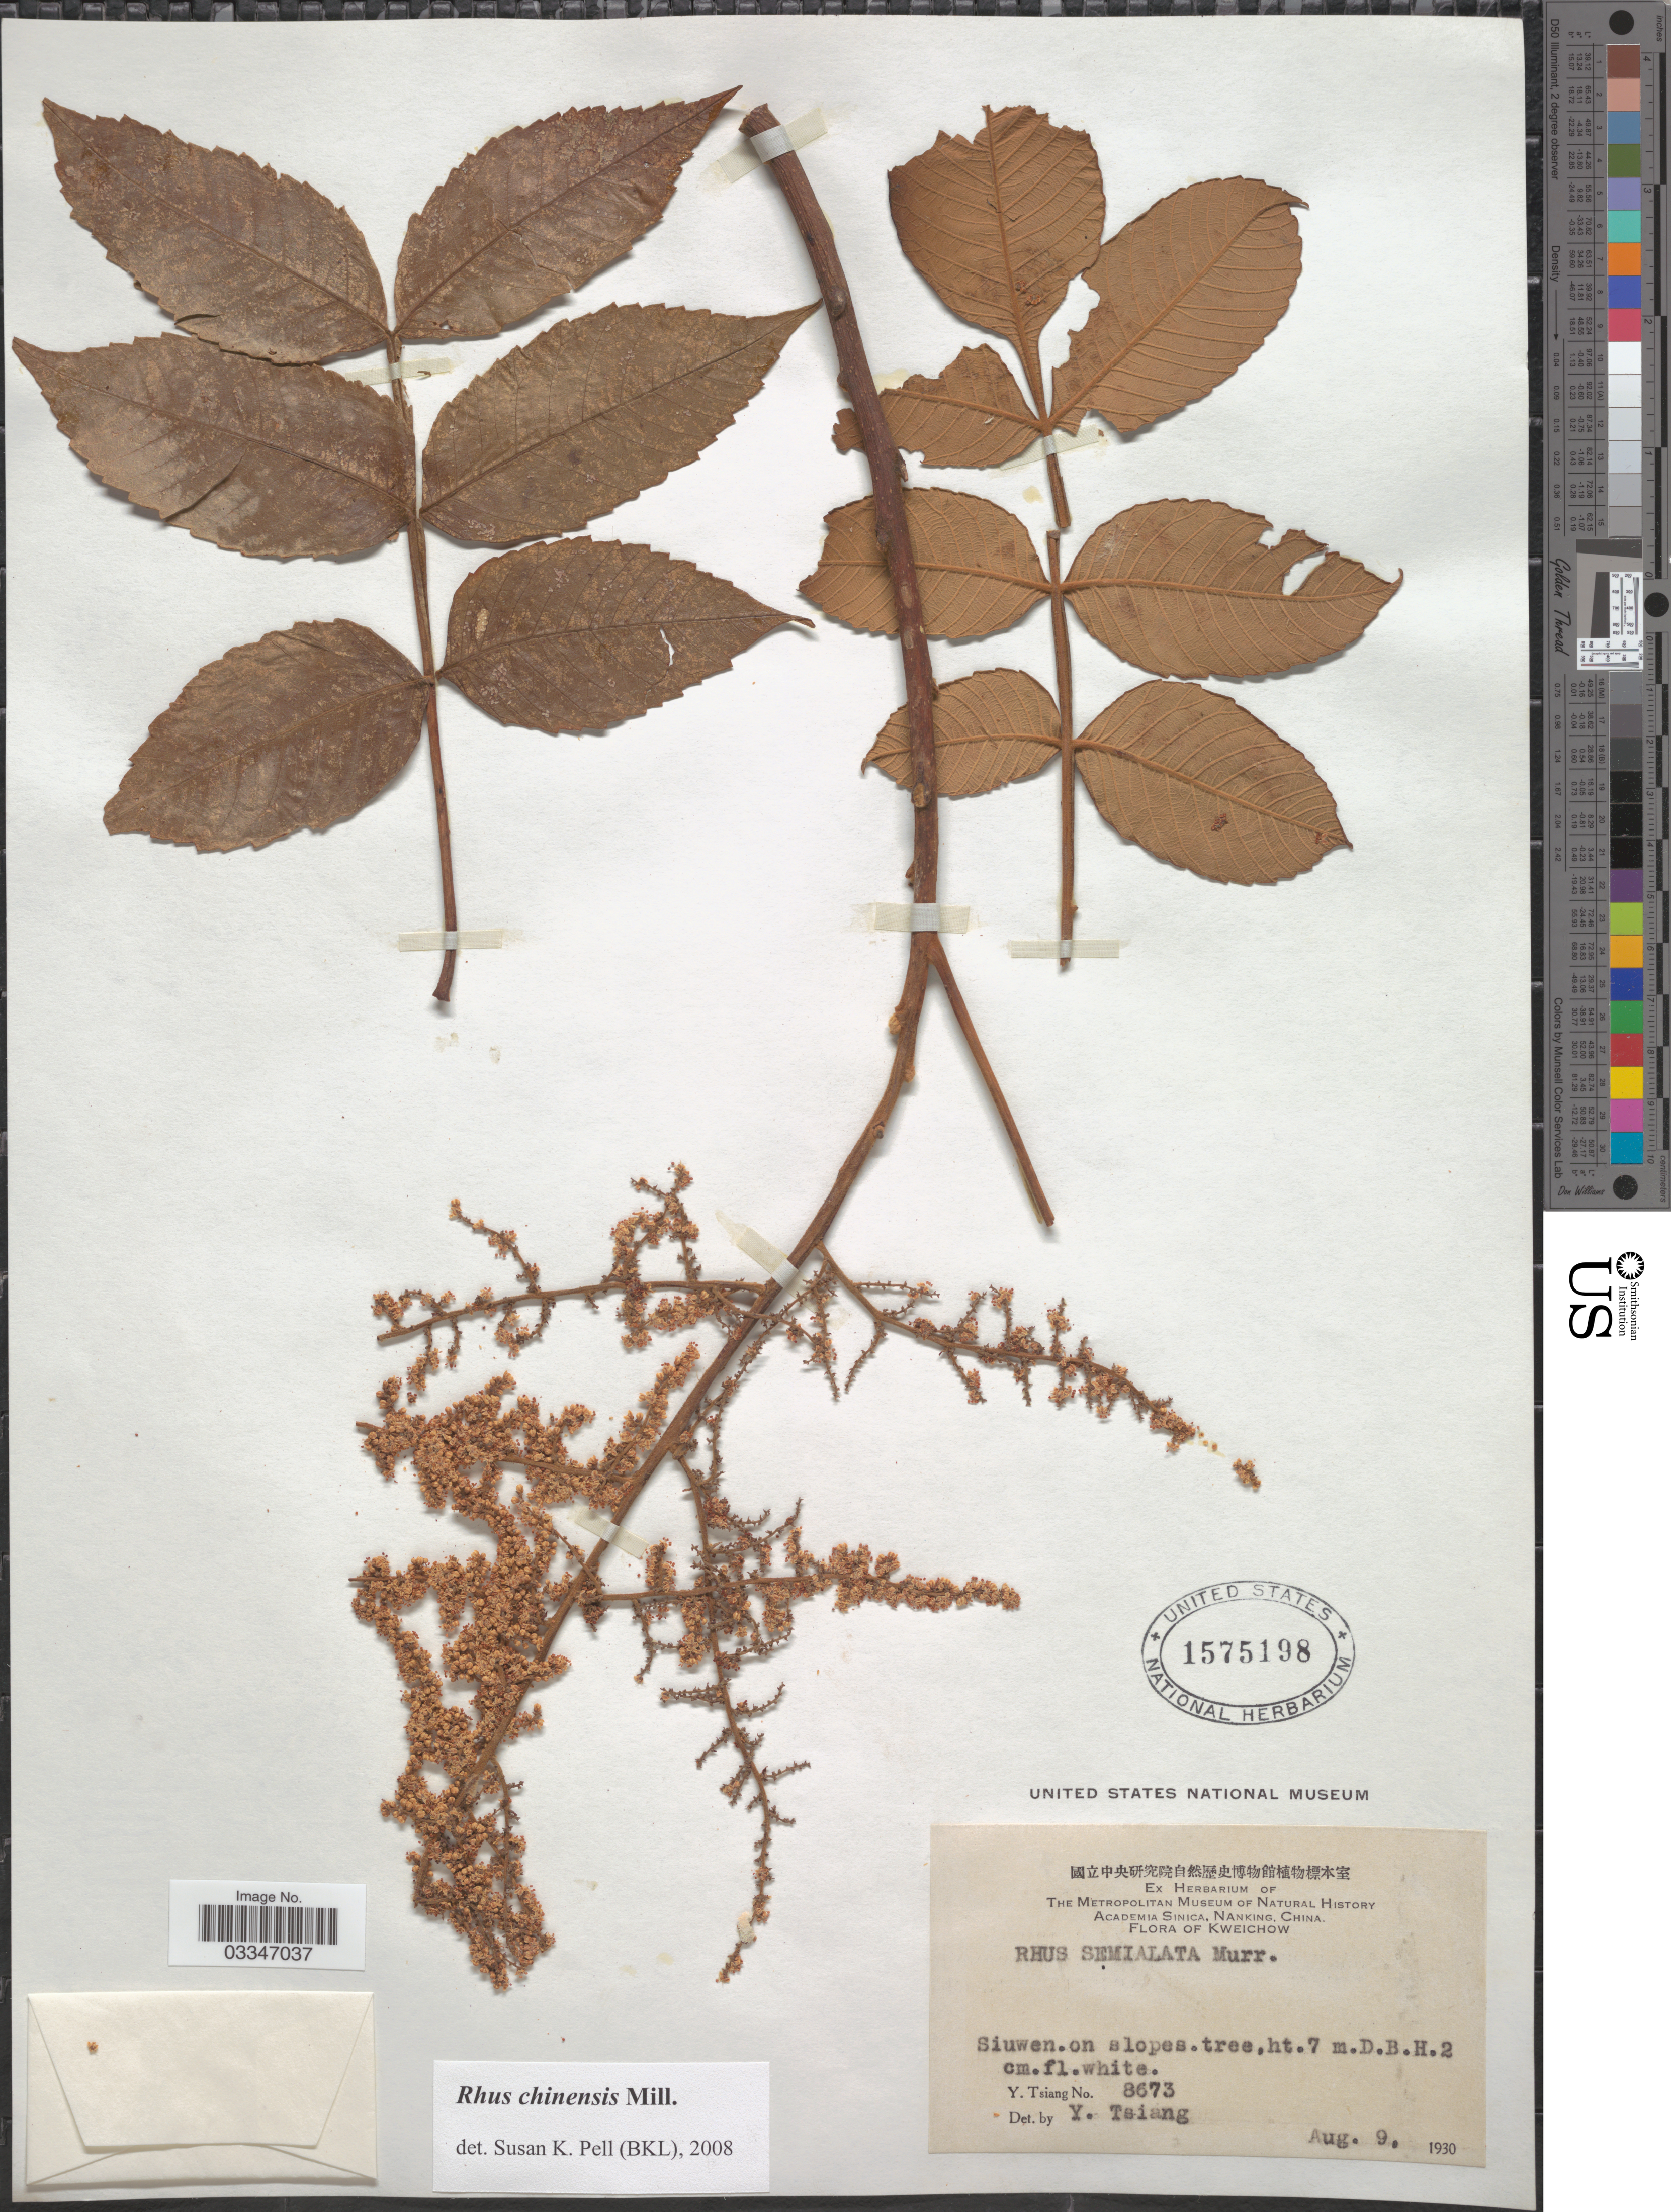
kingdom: Plantae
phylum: Tracheophyta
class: Magnoliopsida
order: Sapindales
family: Anacardiaceae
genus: Rhus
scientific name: Rhus chinensis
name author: Mill.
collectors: Y. Tsiang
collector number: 8673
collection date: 1930-08-09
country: China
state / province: Guizhou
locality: Kweichow. Siuwen. on slopes.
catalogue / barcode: US 1575198